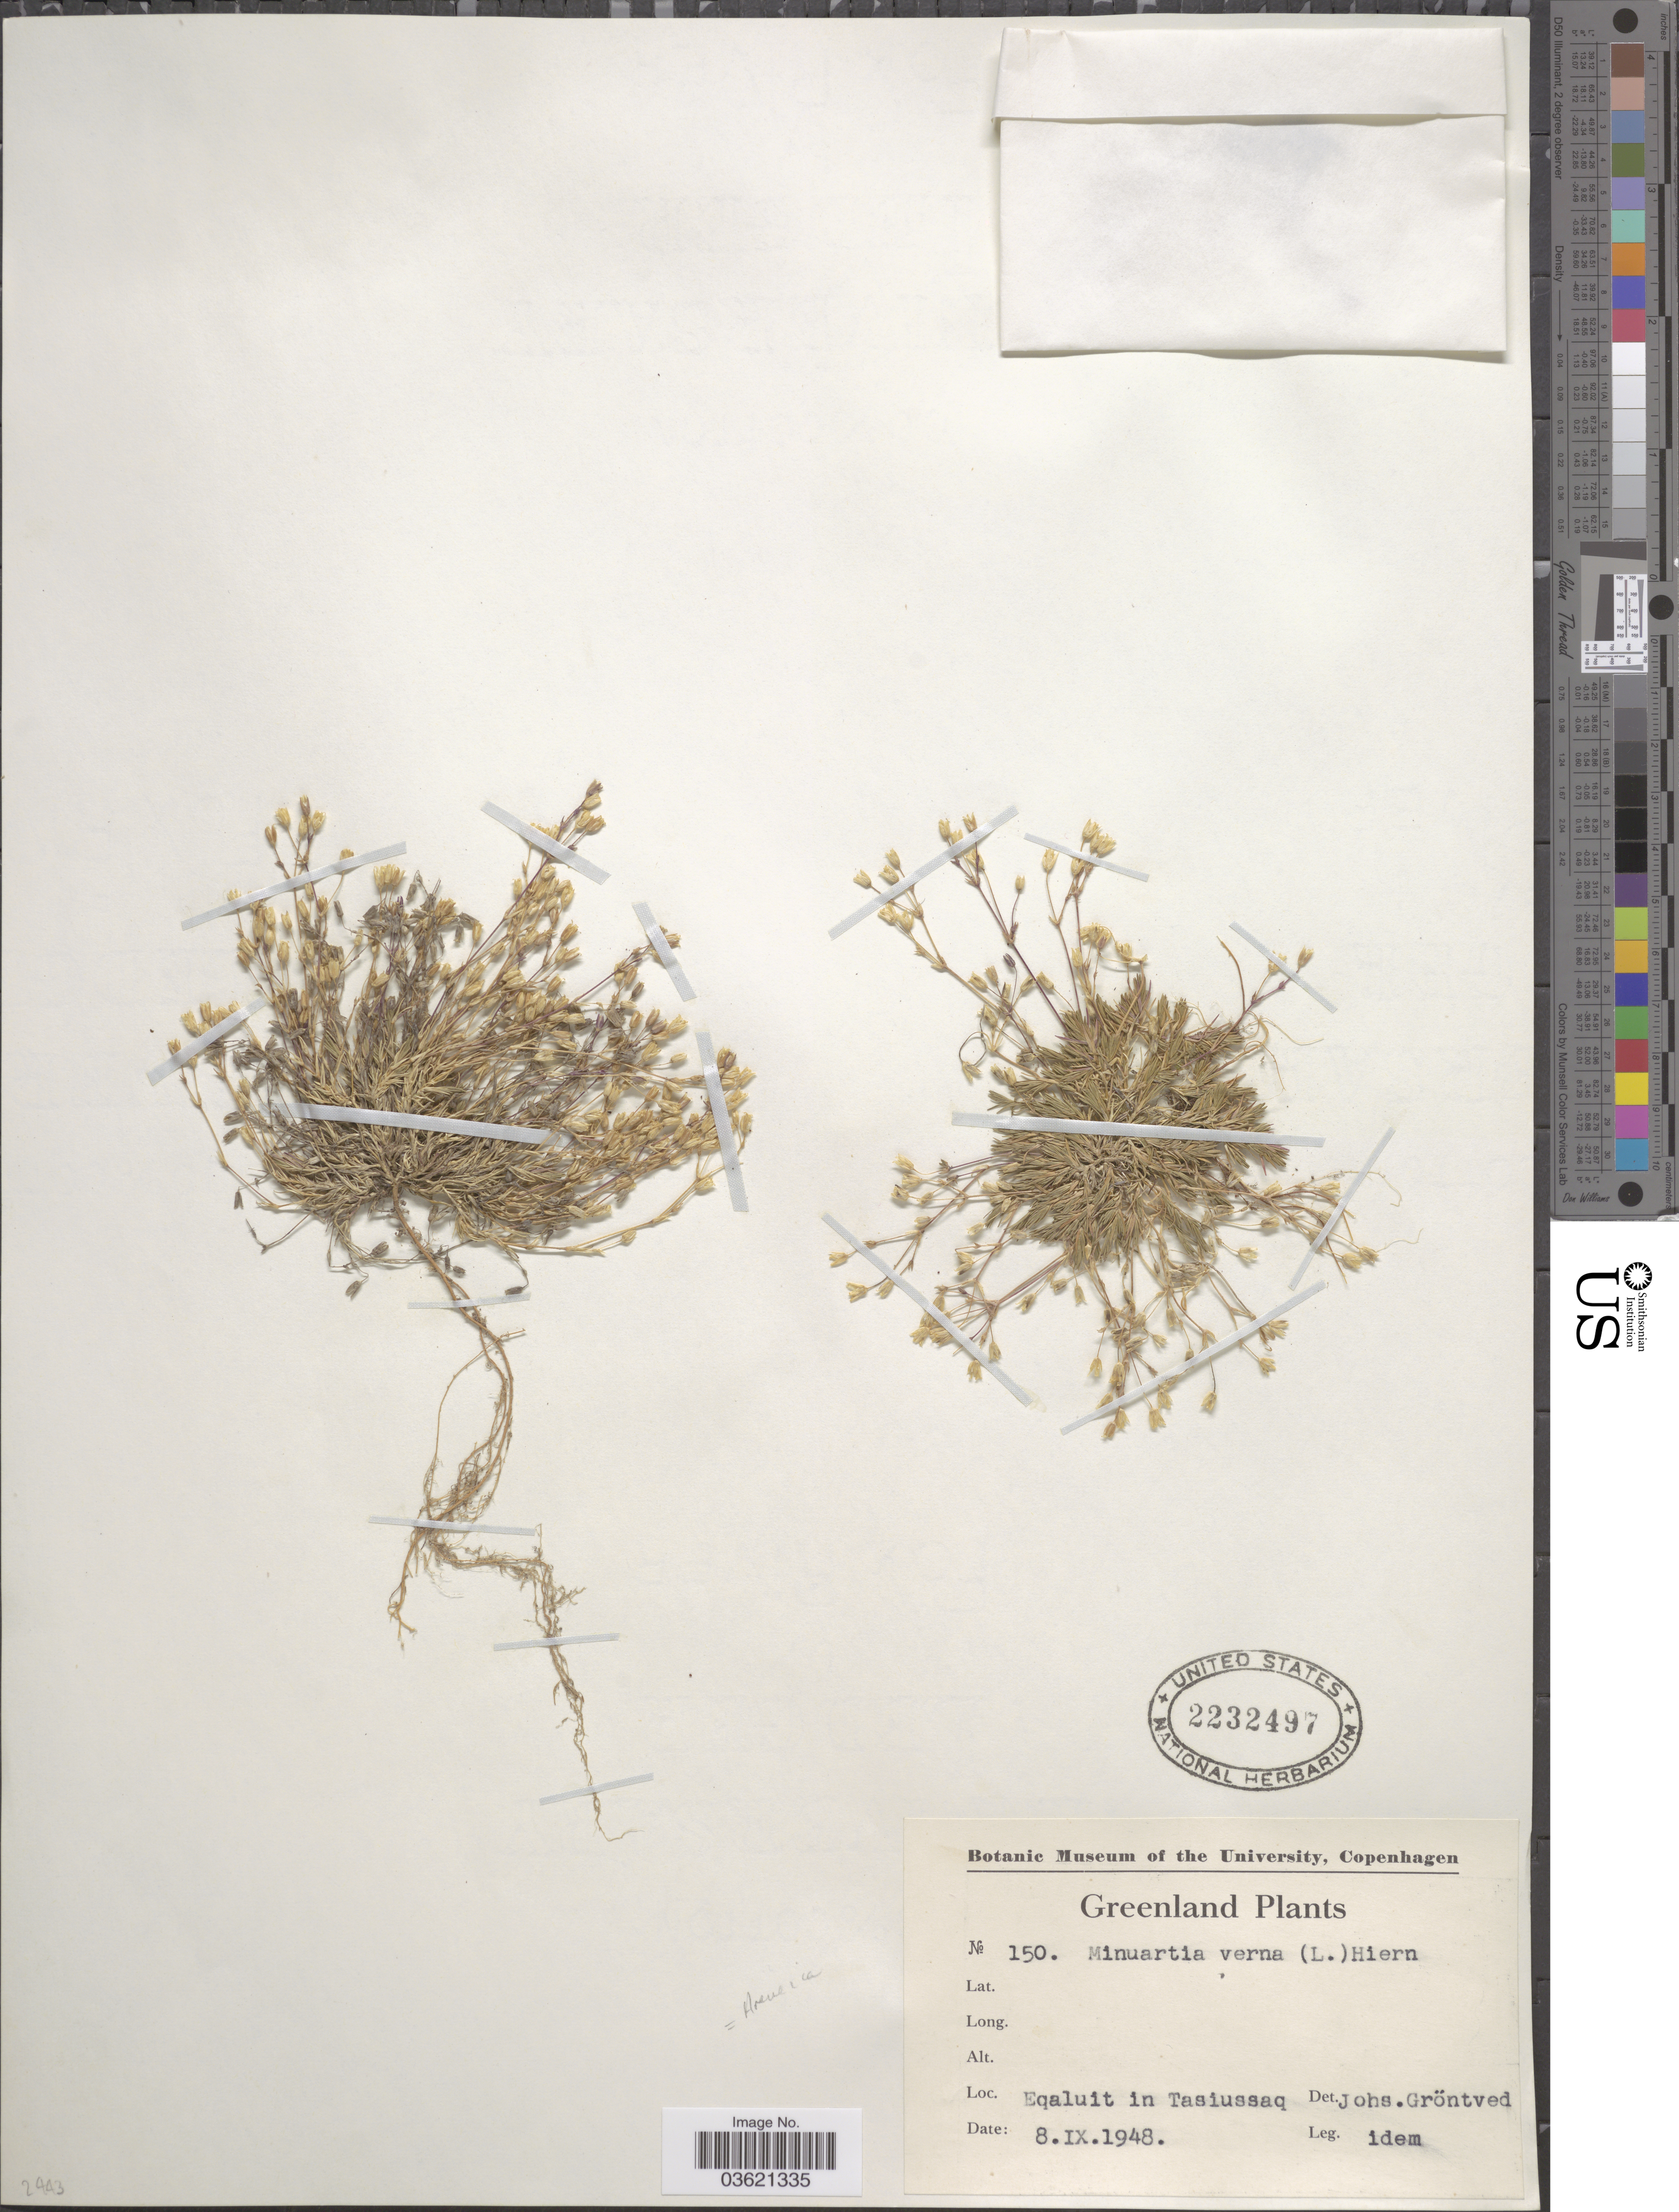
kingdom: Plantae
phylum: Tracheophyta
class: Magnoliopsida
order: Caryophyllales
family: Caryophyllaceae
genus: Arenaria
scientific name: Arenaria verna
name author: L.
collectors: J. Gröntved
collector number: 150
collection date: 1948-09-08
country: Greenland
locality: Eqaluit in Tasiussaq.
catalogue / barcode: US 2232497